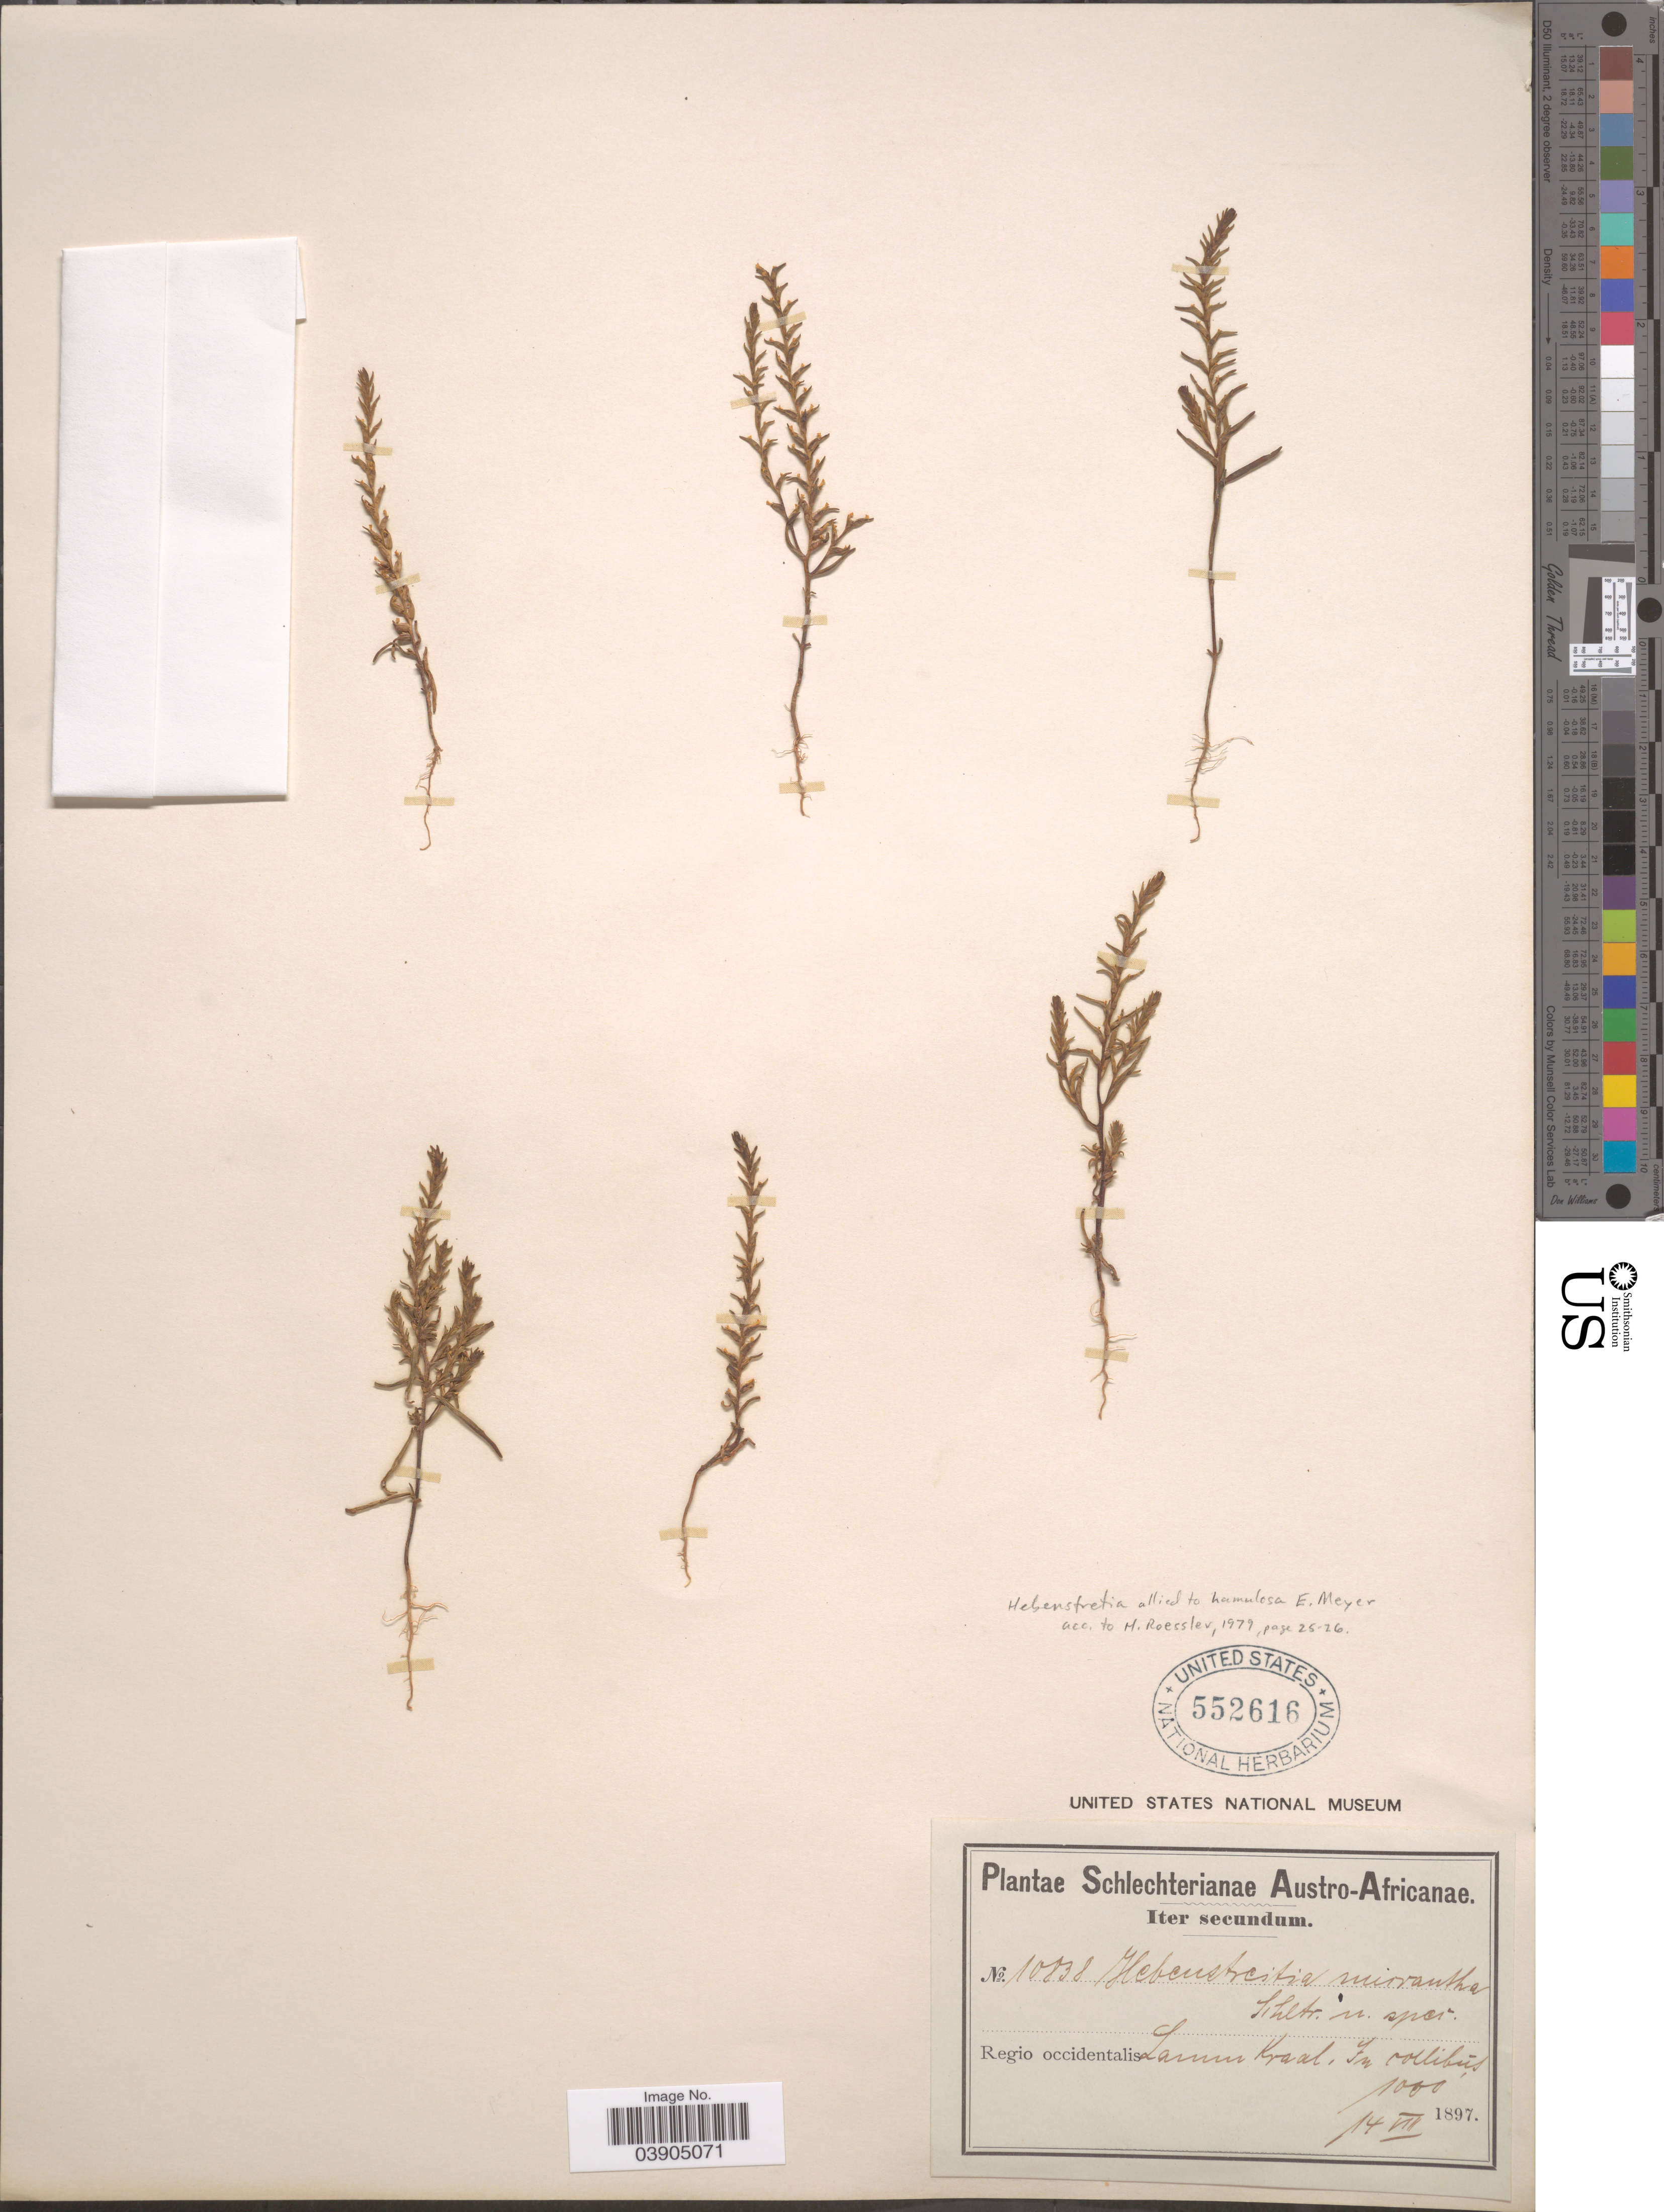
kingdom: Plantae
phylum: Tracheophyta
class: Magnoliopsida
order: Lamiales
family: Scrophulariaceae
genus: Hebenstretia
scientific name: Hebenstretia hamulosa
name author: E. Mey.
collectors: Schlechter, --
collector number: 10838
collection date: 1897-08-14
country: South Africa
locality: Austro-Africanae. Regio occidentalis. Lamm Kraal.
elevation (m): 305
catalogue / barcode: US 552616